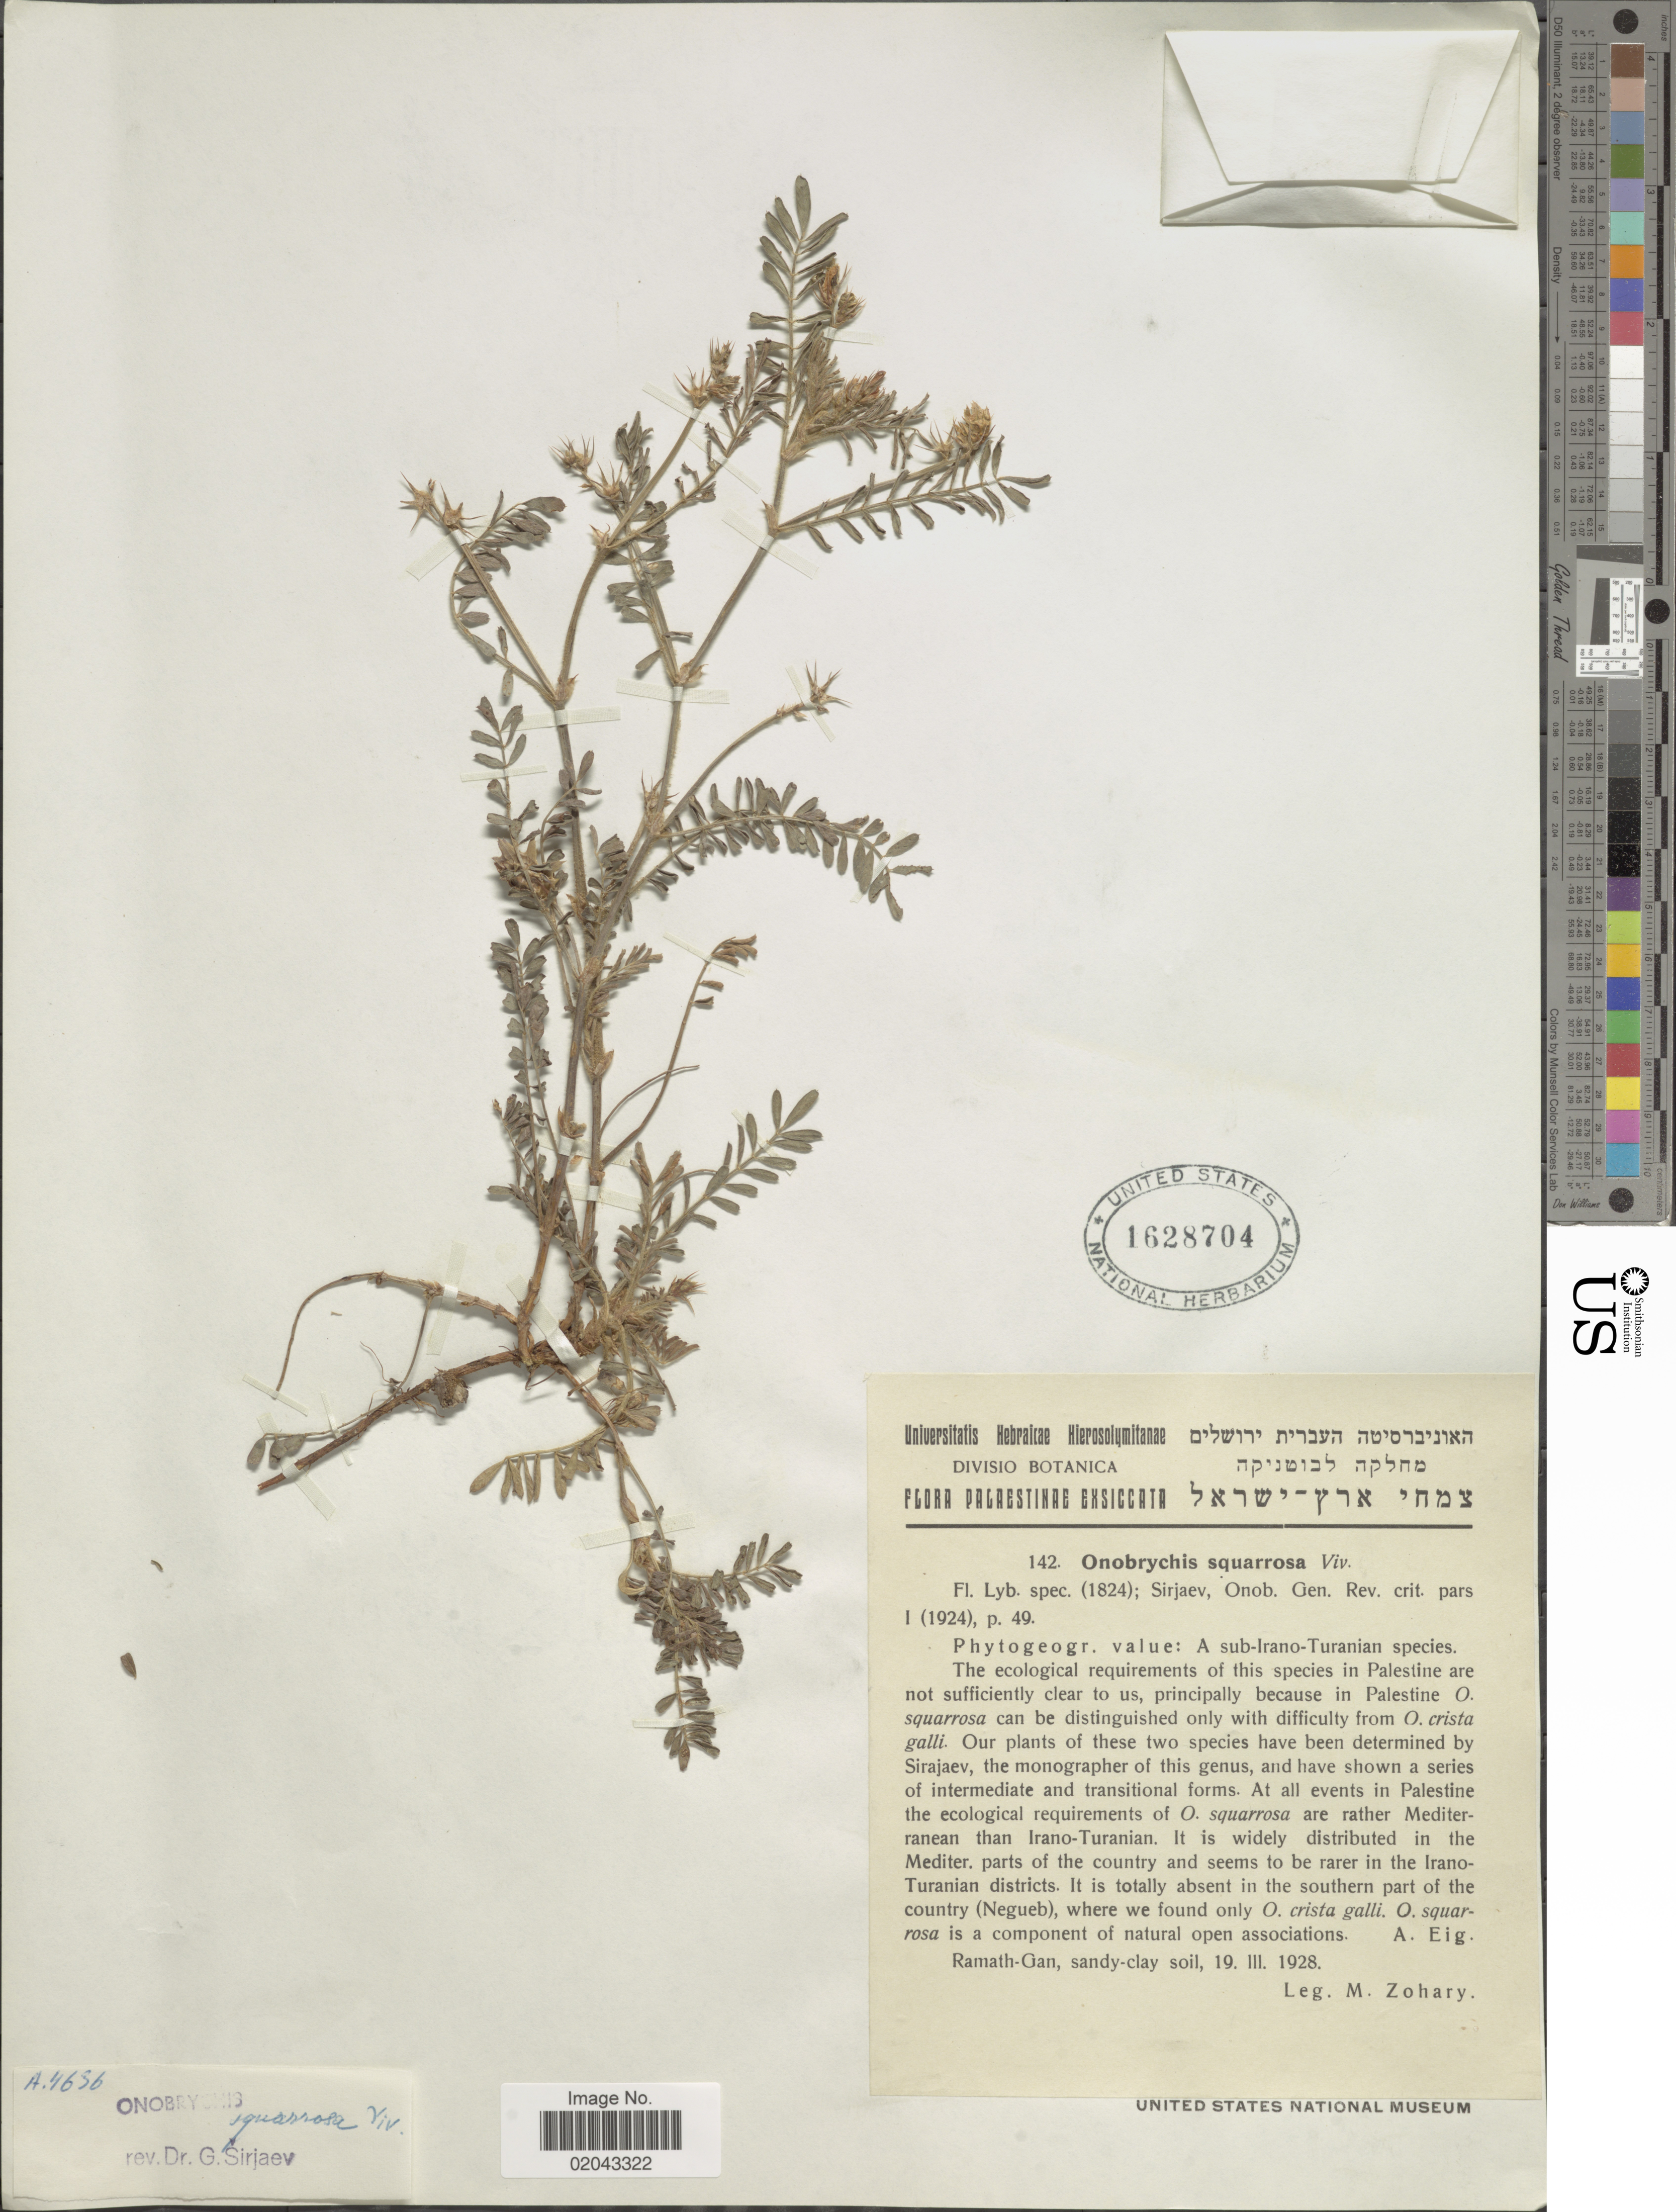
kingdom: Plantae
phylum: Tracheophyta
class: Magnoliopsida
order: Fabales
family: Fabaceae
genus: Onobrychis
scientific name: Onobrychis crista-galli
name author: (L.) Lam.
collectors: M. Zohary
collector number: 142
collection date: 1928-03-19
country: Israel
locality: Ramath-Gan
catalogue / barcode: US 1628704